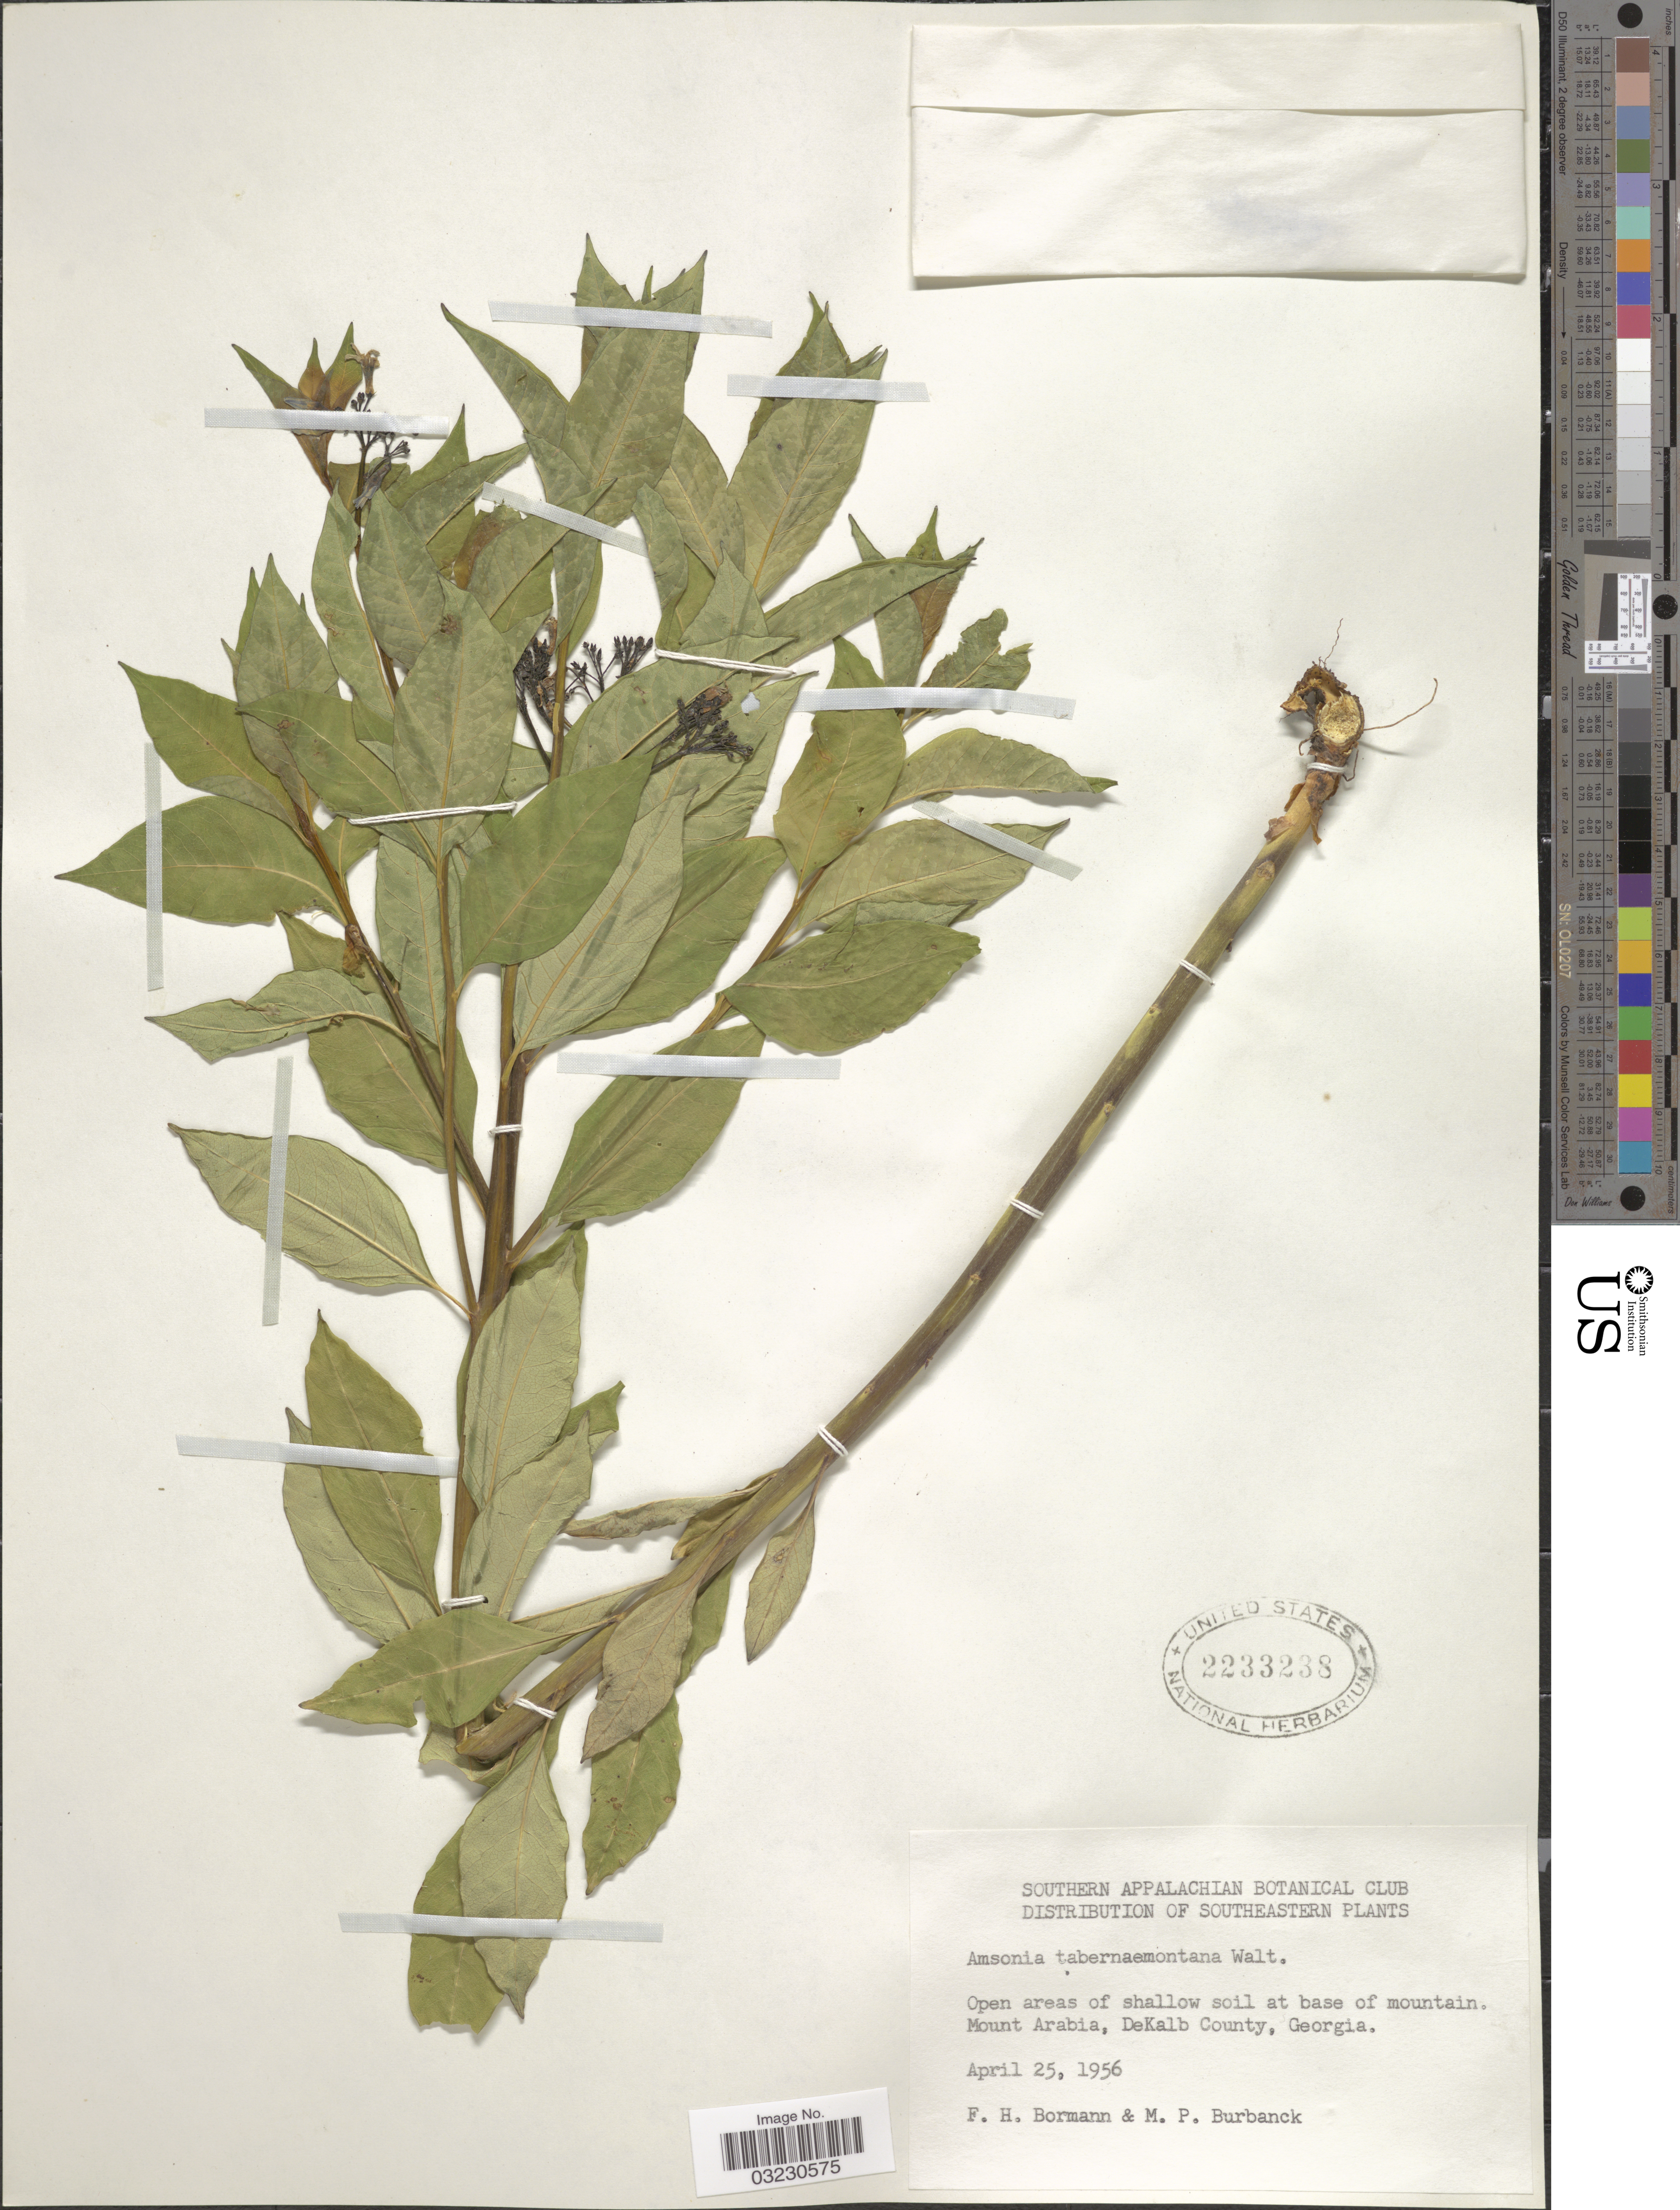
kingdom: Plantae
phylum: Tracheophyta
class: Magnoliopsida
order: Gentianales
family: Apocynaceae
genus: Amsonia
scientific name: Amsonia tabernaemontana var. salicifolia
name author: (Pursh) Woodson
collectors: F. Bormann & M. Burbanck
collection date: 1956-04-25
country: United States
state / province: Georgia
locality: Open areas of shallow soil at base of mountain. Mount Arabia, DeKalb County.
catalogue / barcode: US 2233238